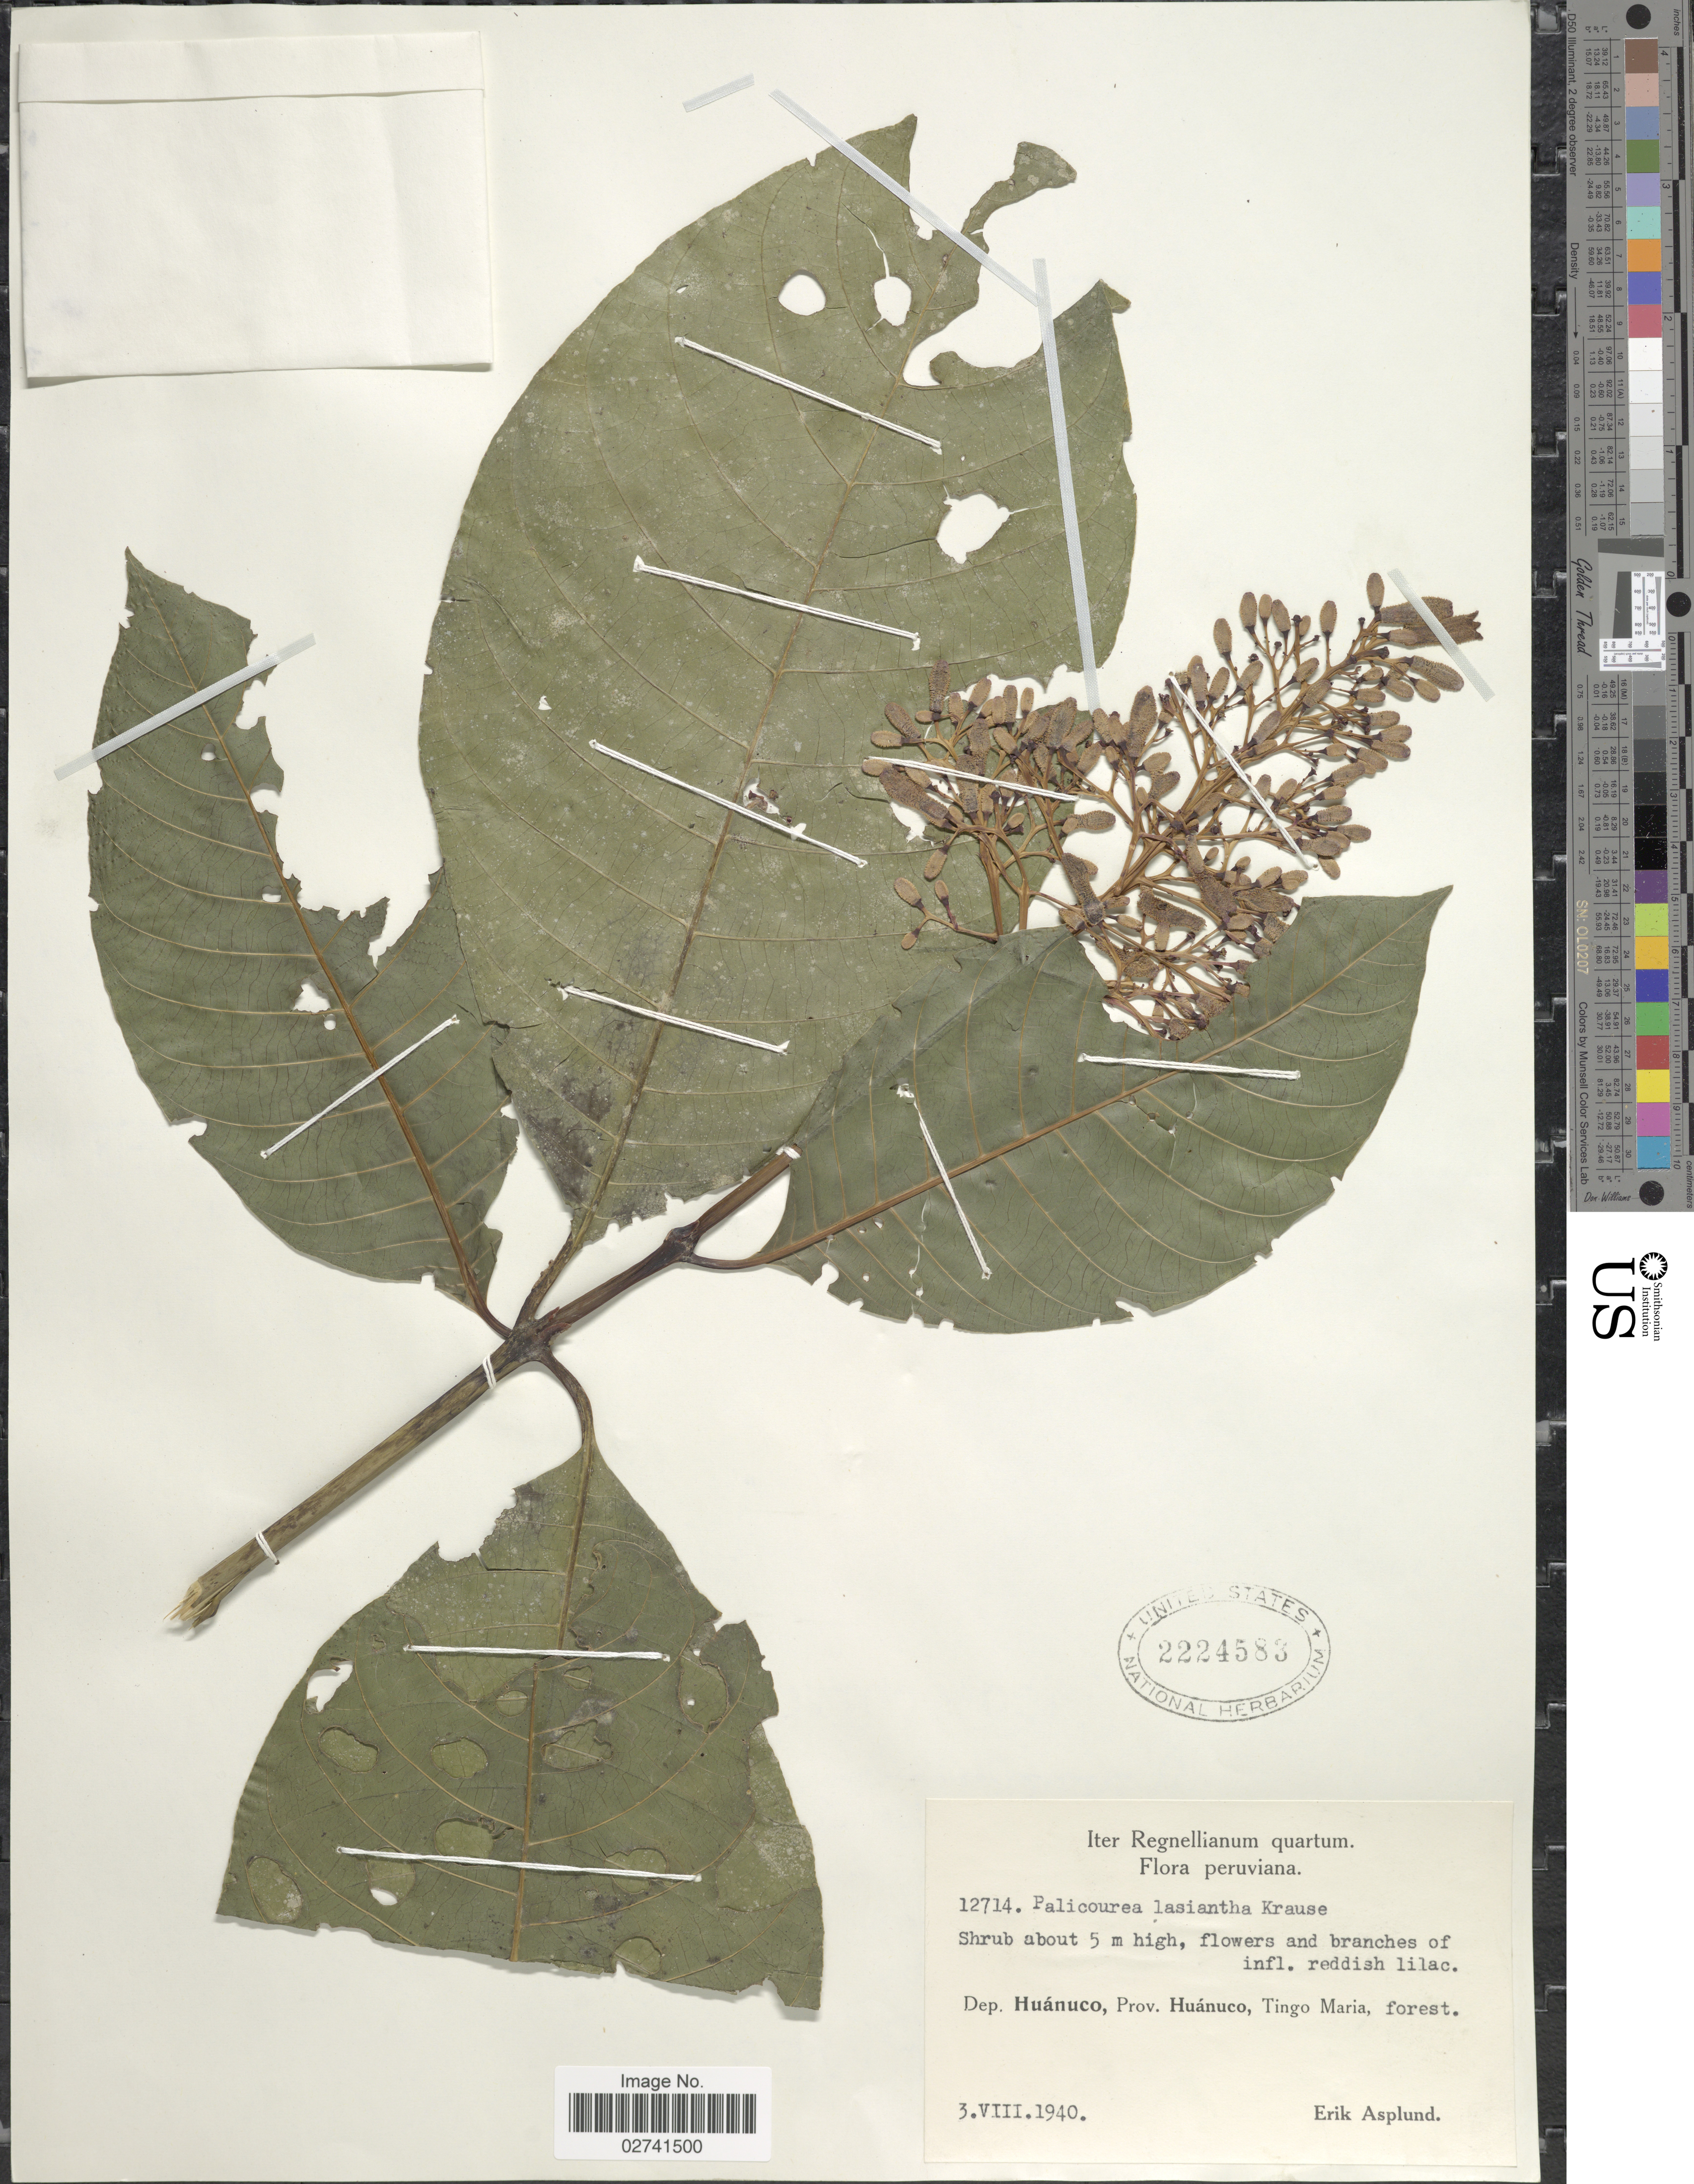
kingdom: Plantae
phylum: Tracheophyta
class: Magnoliopsida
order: Gentianales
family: Rubiaceae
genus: Palicourea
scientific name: Palicourea lasiantha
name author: Krause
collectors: E. Asplund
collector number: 12714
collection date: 1940-08-03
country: Peru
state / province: Huánuco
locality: Dep. Huánuco, Tingo Maria, forest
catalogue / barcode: US 2224583